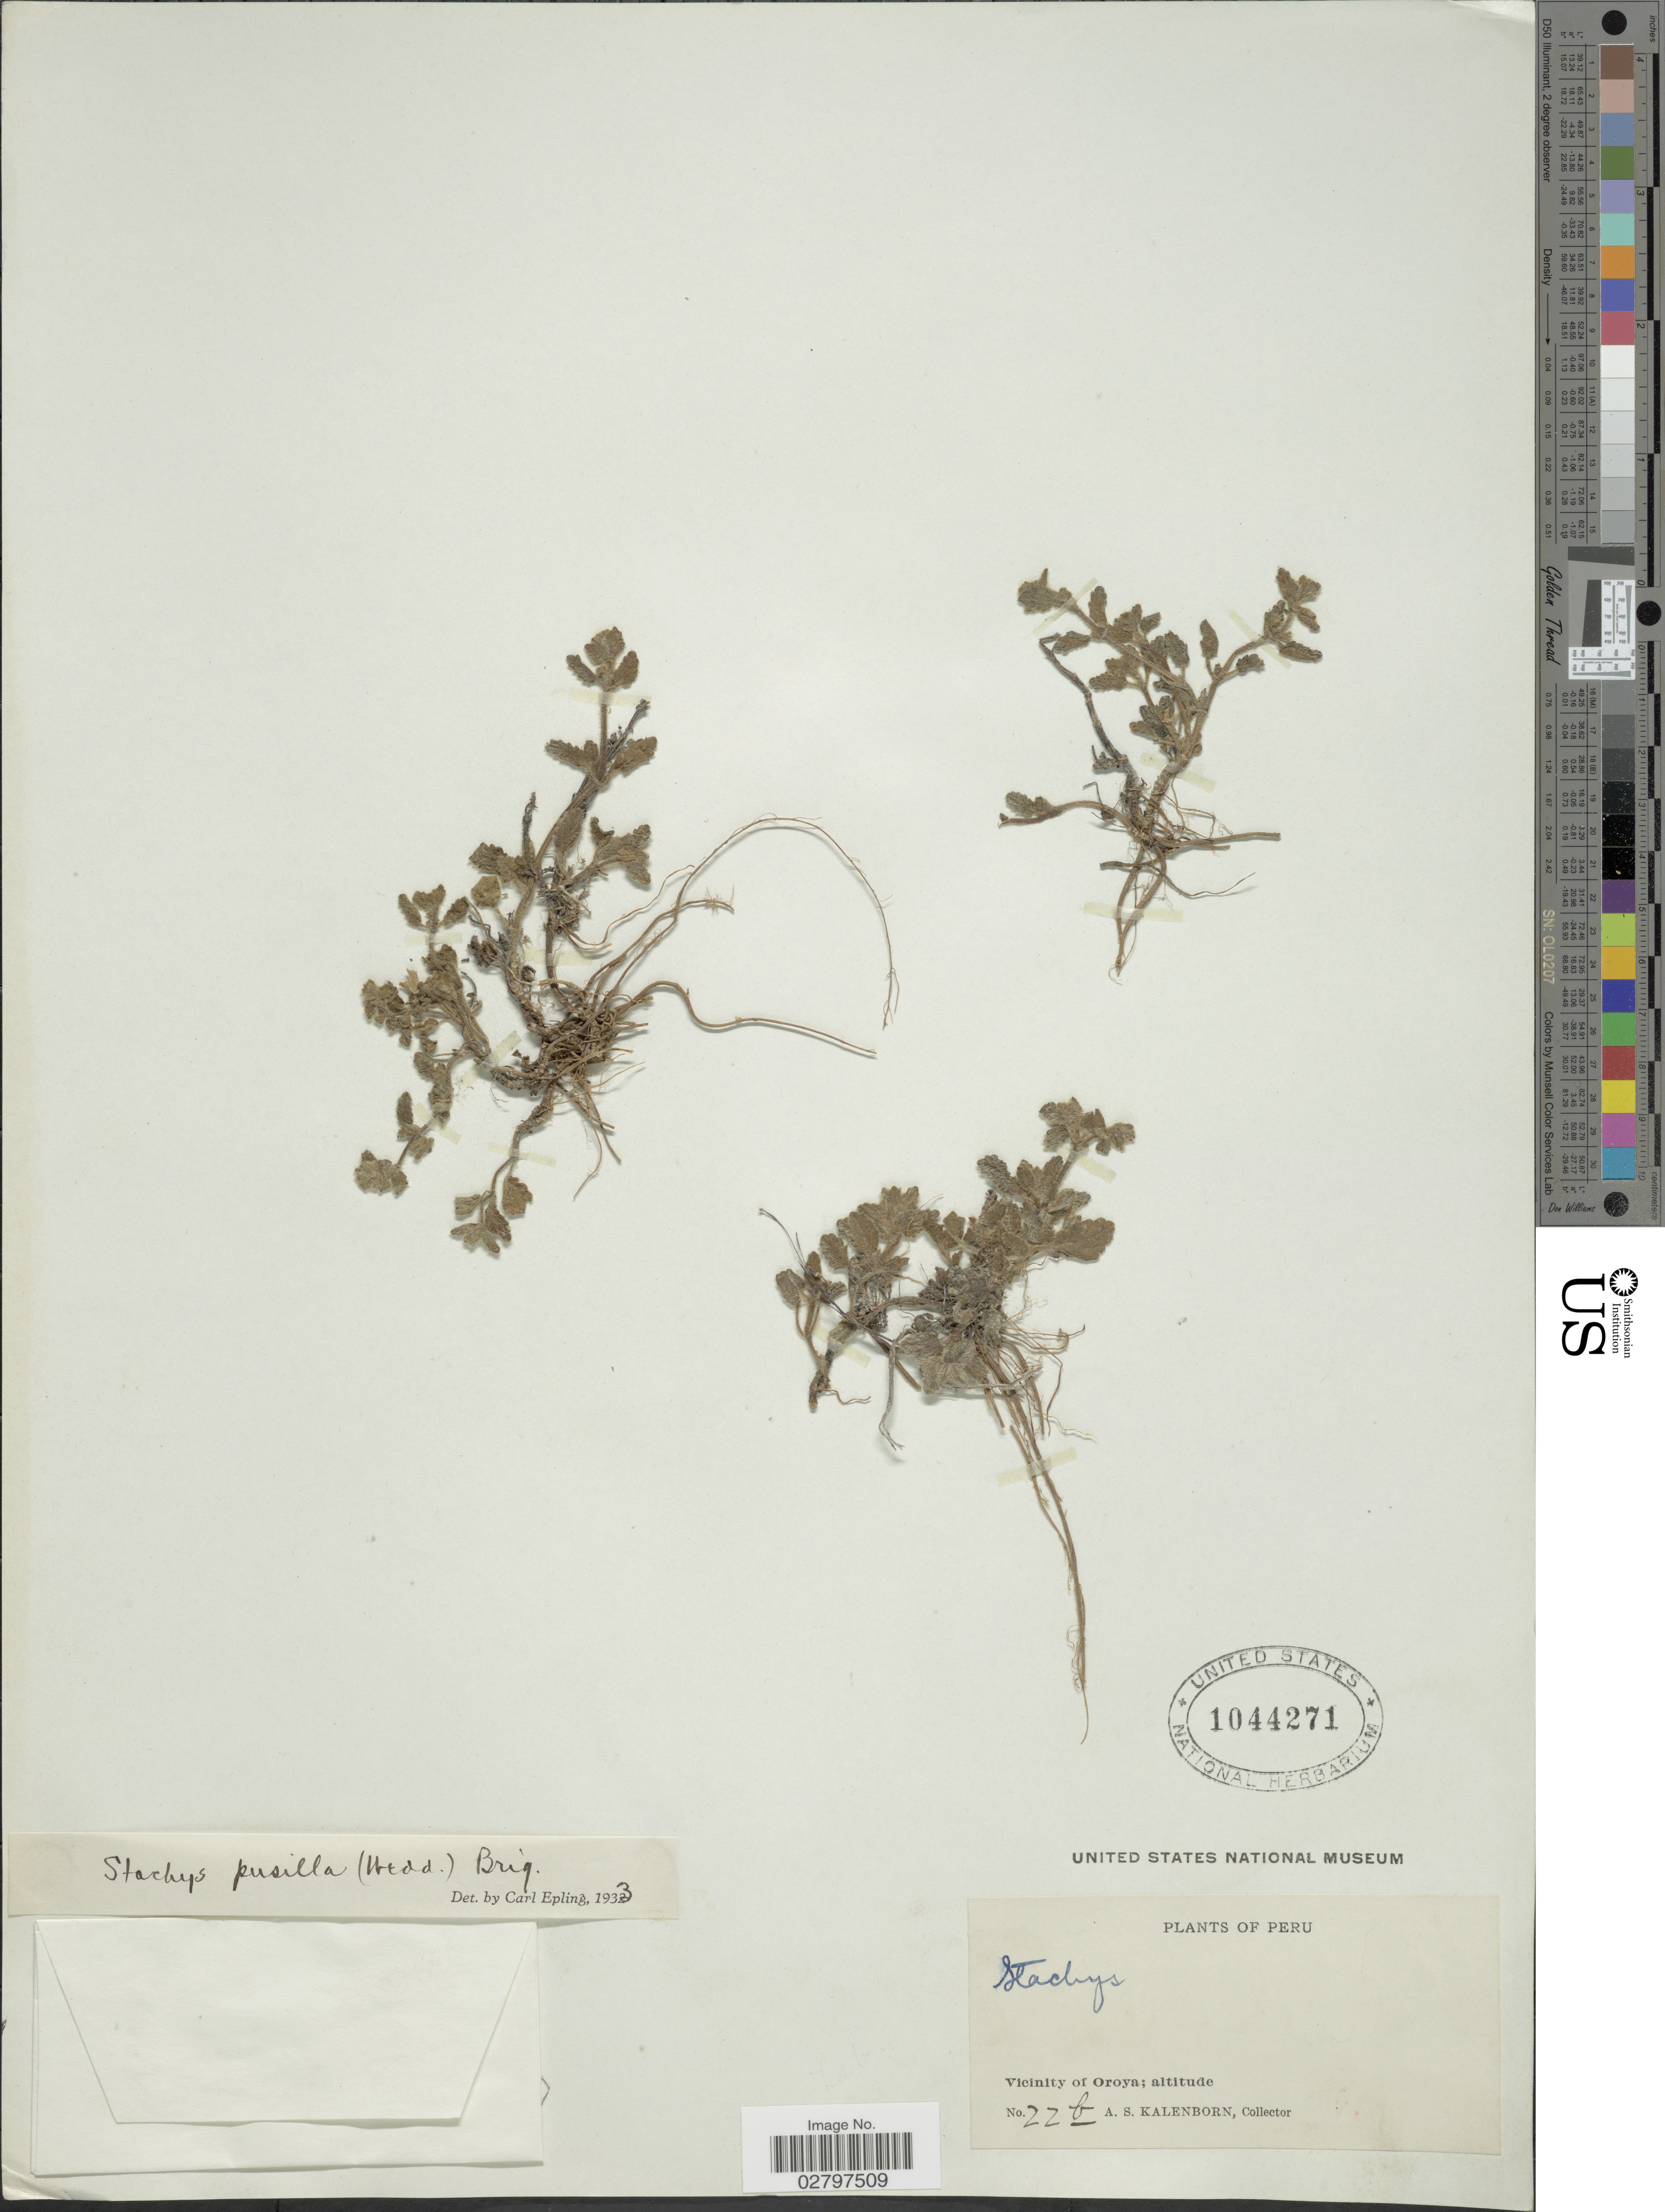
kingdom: Plantae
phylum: Tracheophyta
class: Magnoliopsida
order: Lamiales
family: Lamiaceae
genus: Stachys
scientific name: Stachys pusilla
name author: (Wedd.) Briq.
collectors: A. Kalenborn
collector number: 22b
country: Peru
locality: Vicinity of Oroya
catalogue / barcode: US 1044271